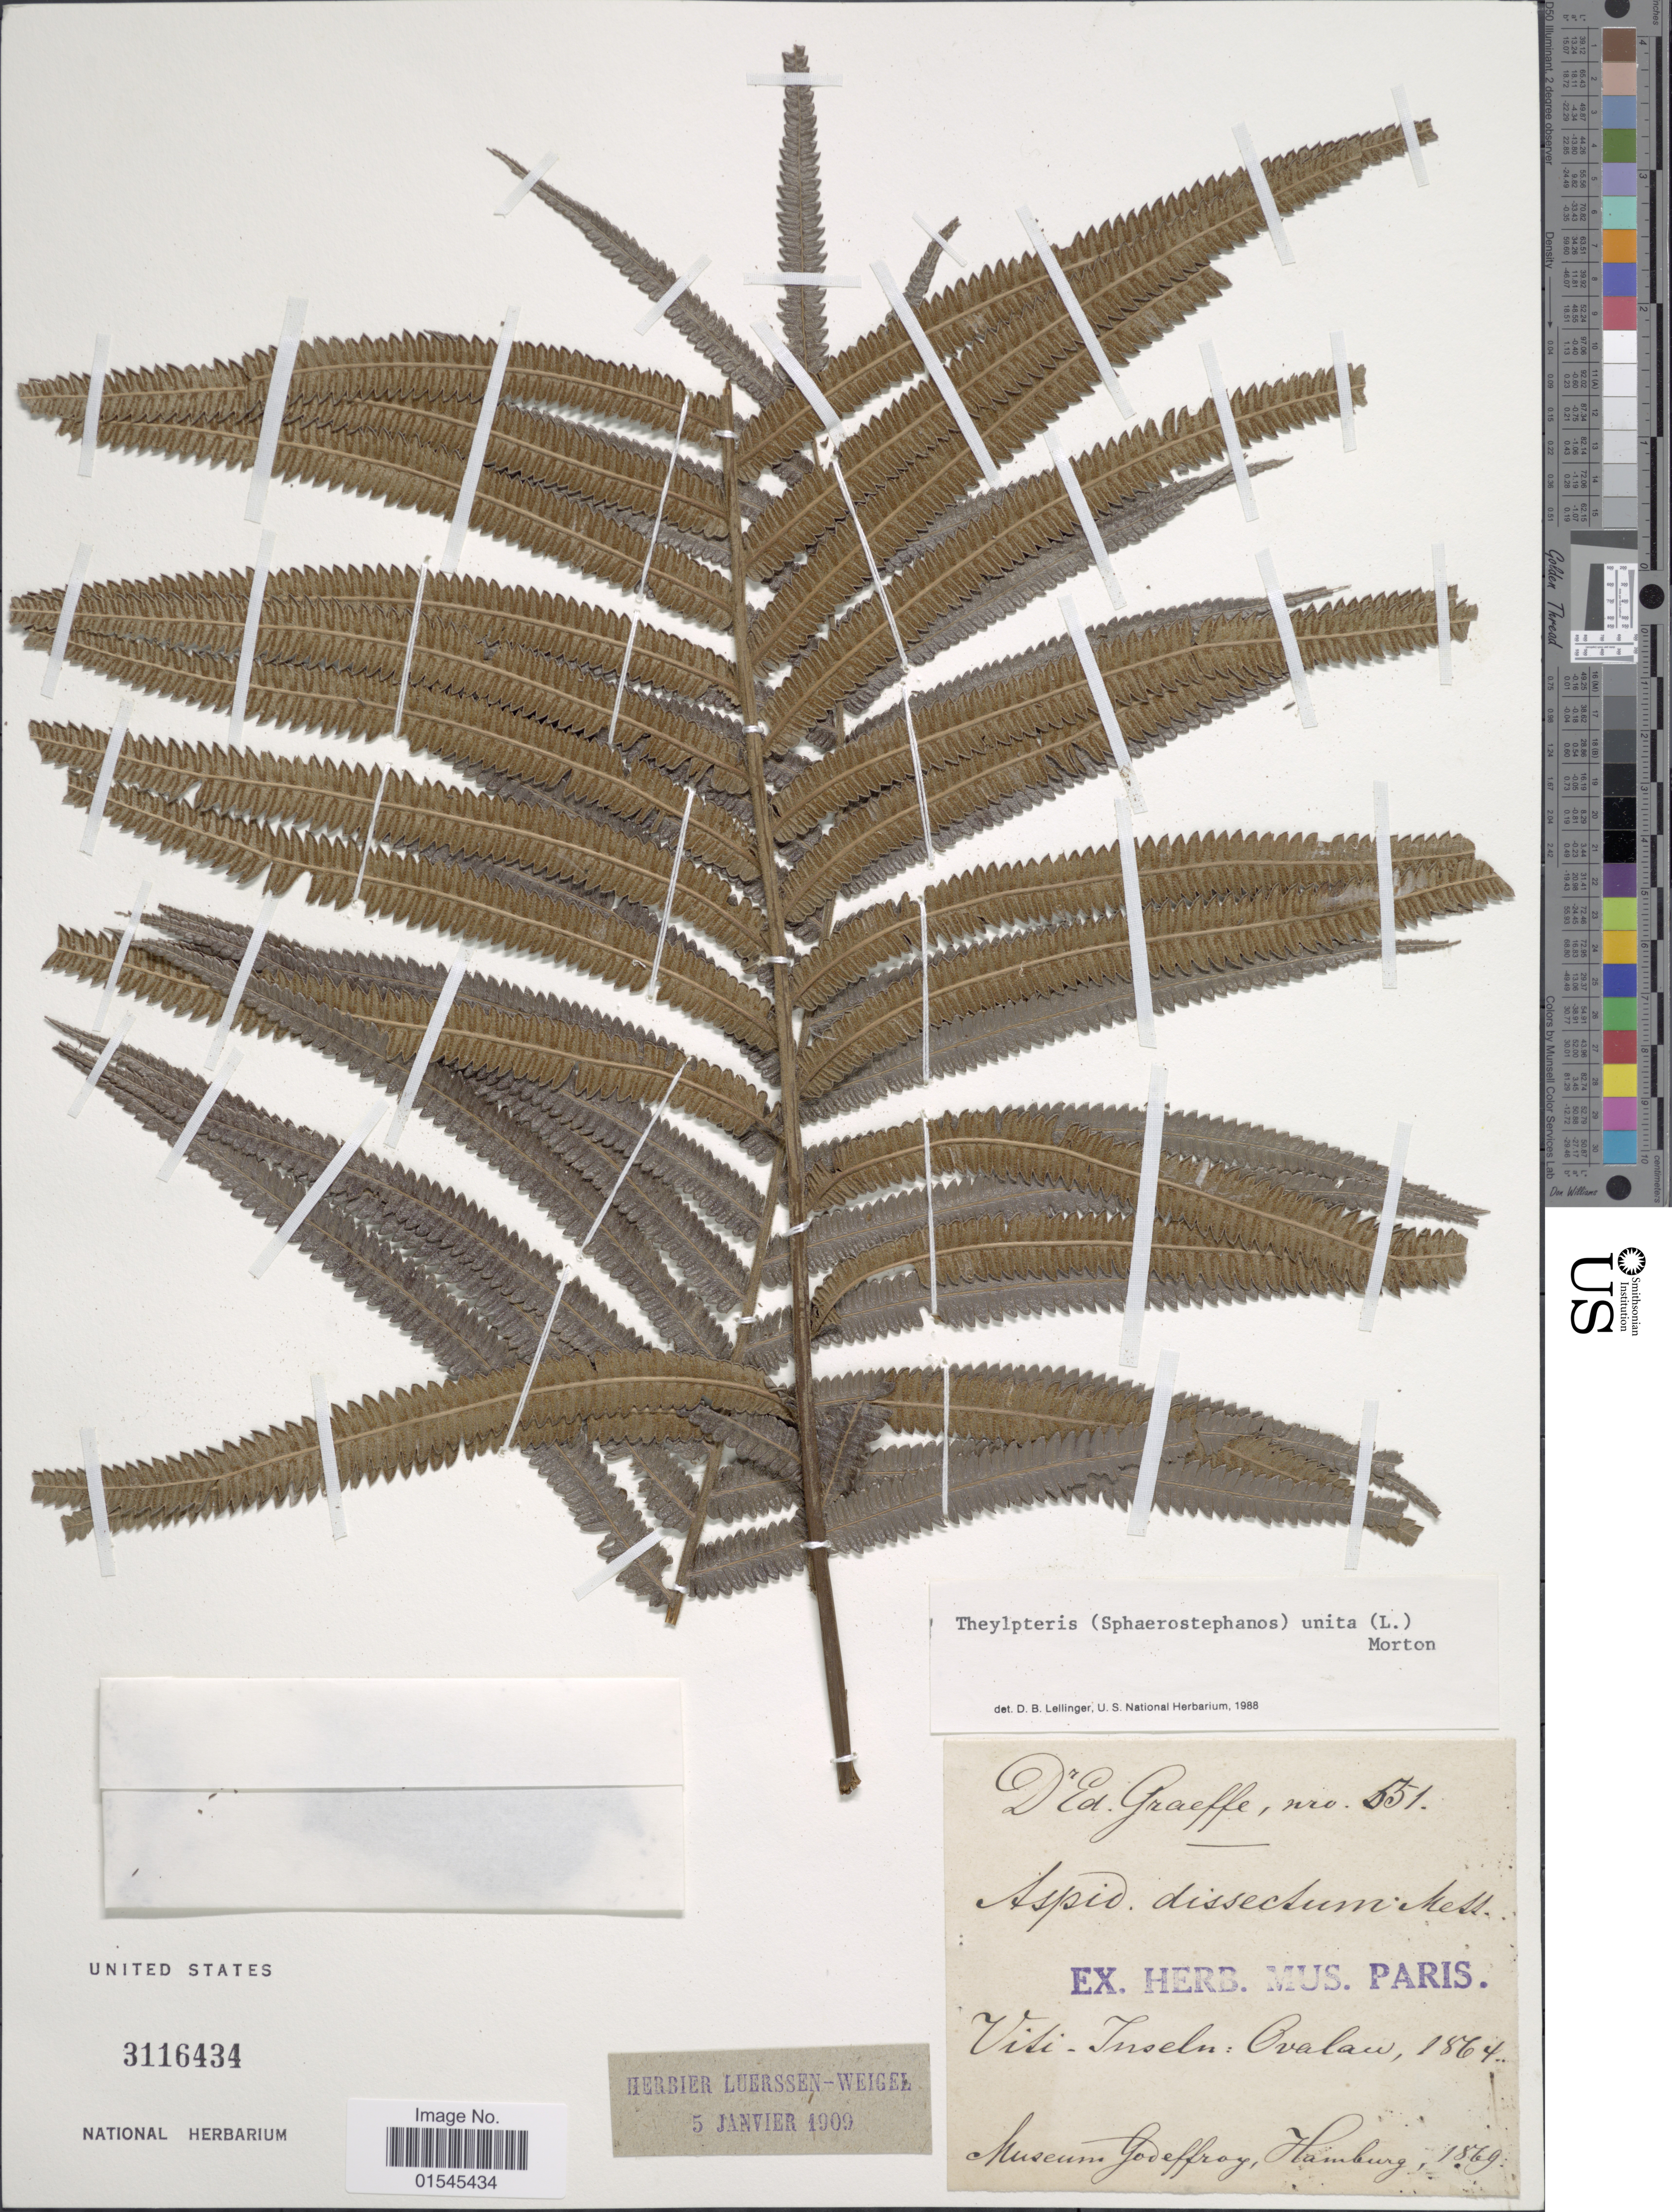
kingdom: Plantae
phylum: Tracheophyta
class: Polypodiopsida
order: Polypodiales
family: Thelypteridaceae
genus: Sphaerostephanos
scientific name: Sphaerostephanos unitus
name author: (L.) Holttum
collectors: E. Graeffe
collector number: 551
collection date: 1864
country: Fiji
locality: Viti-Inselen, Ovalau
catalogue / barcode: US 3116434